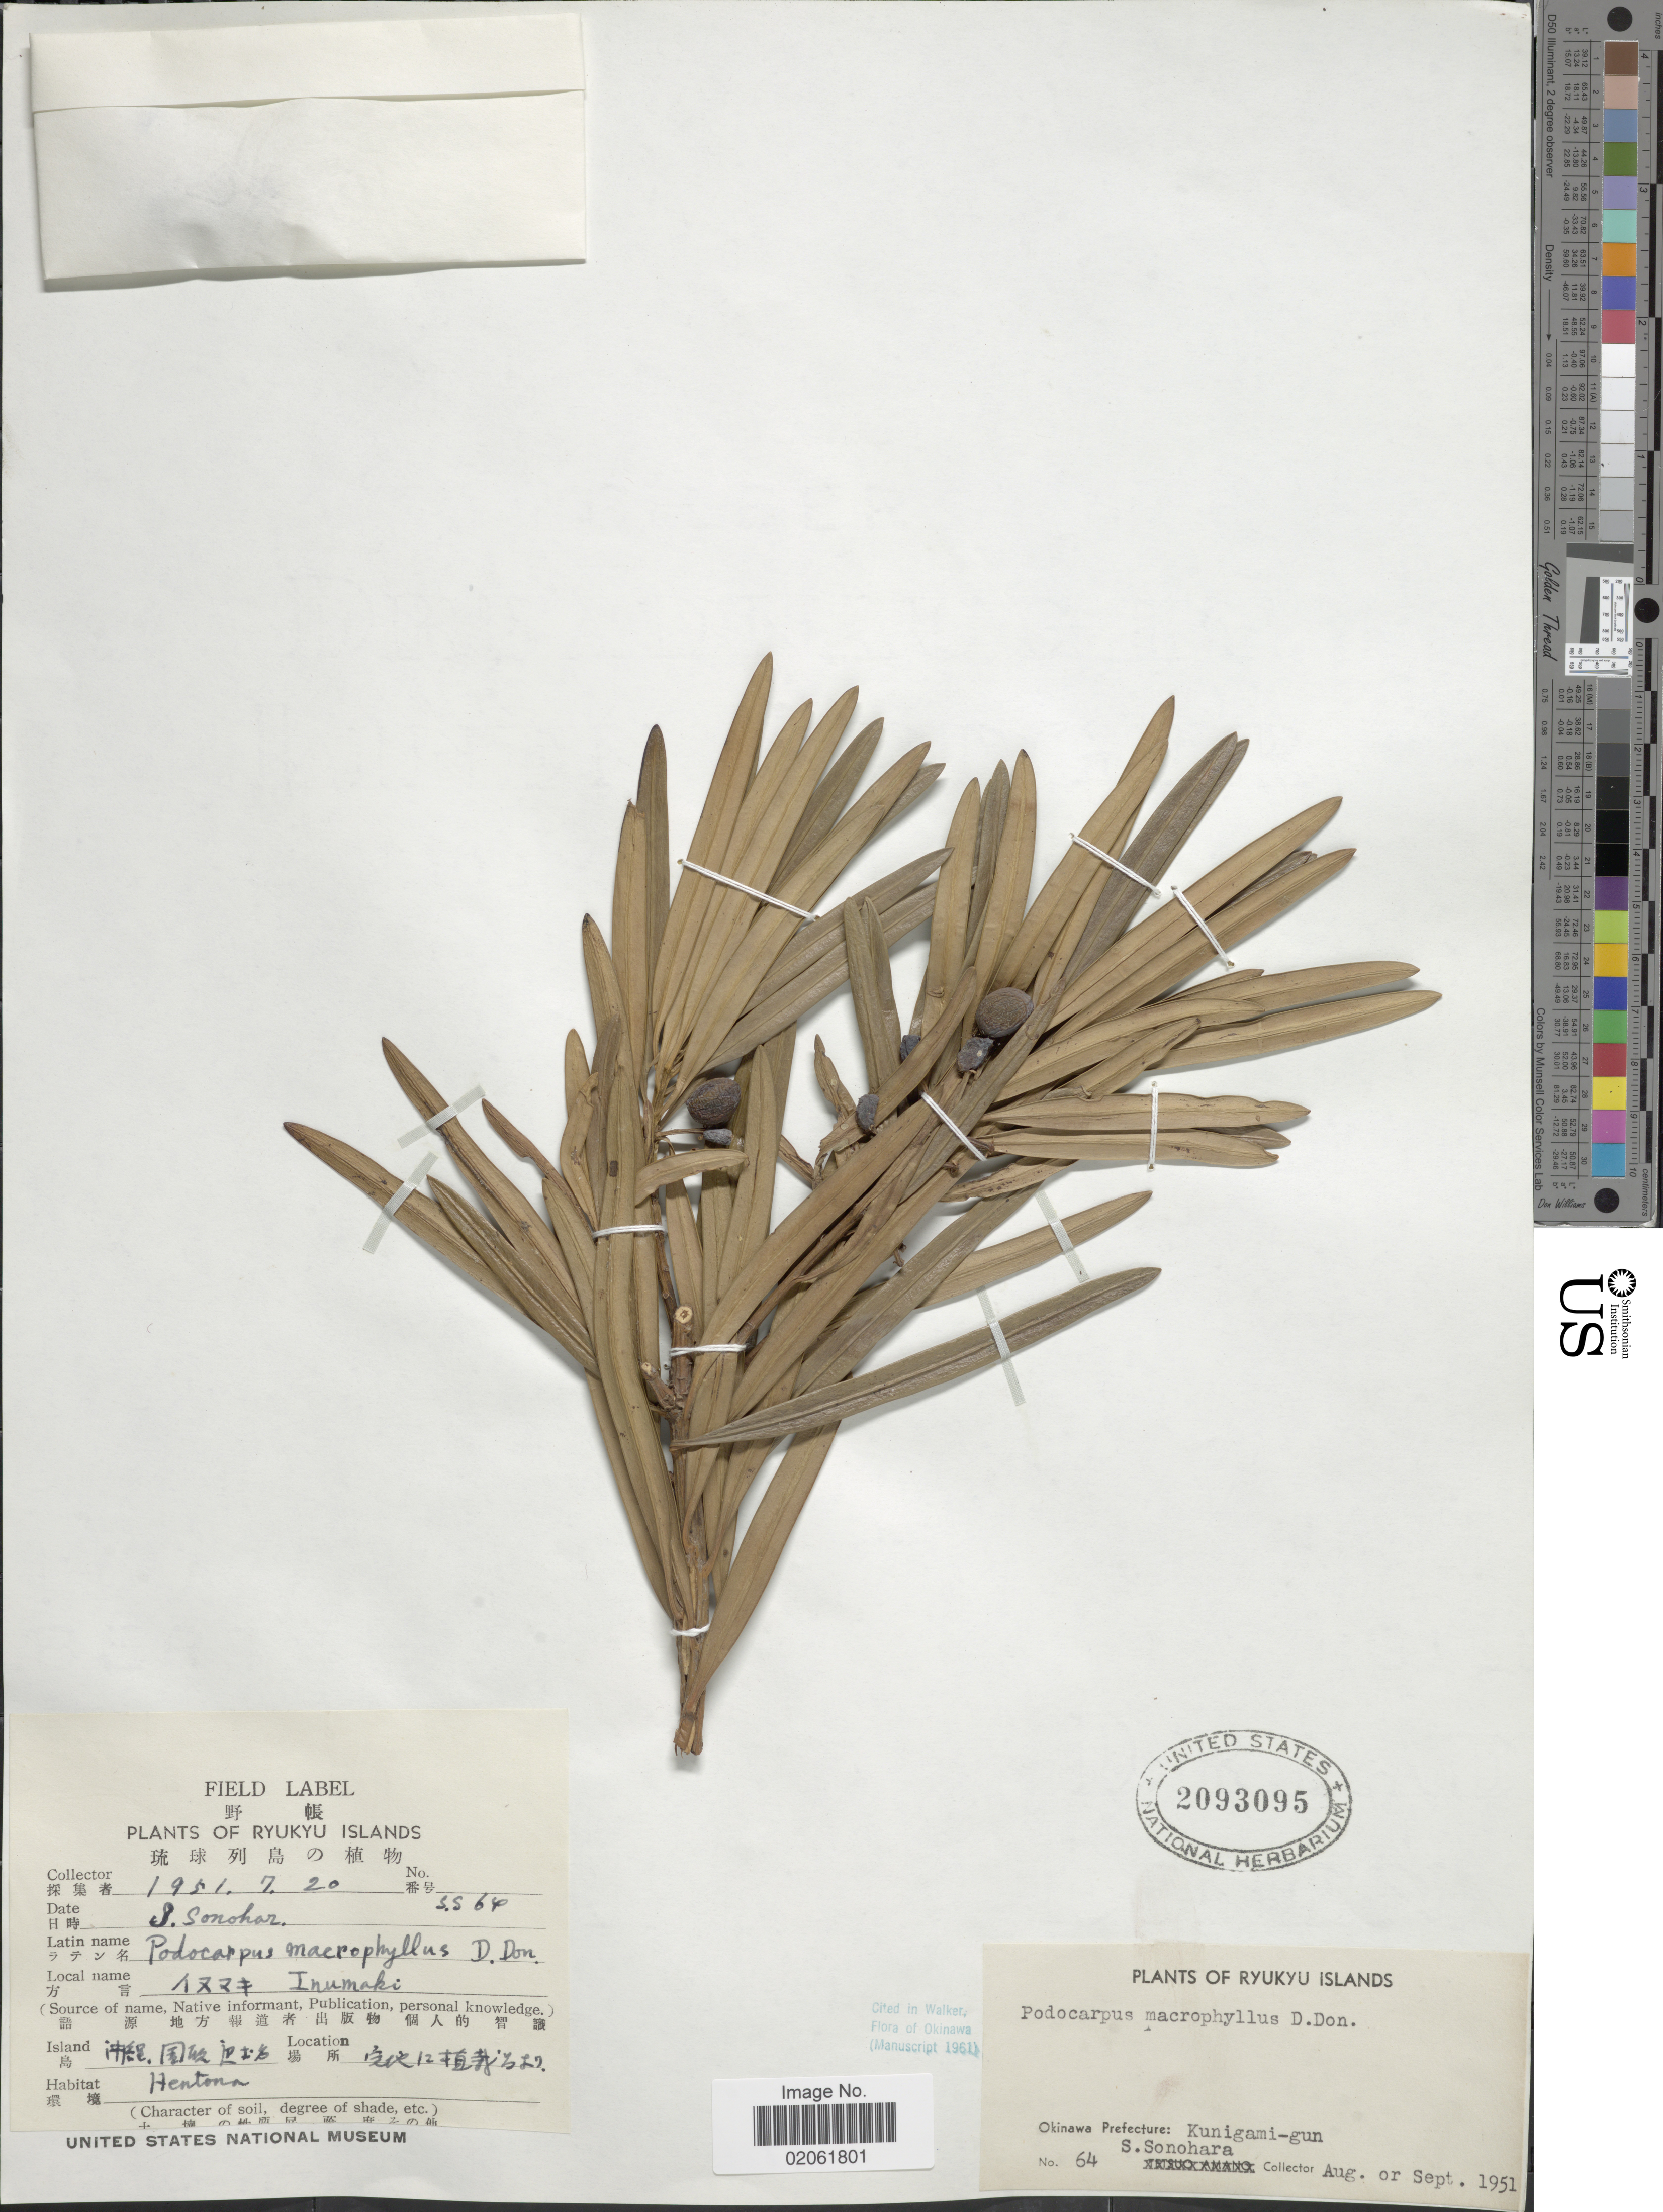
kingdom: Plantae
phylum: Tracheophyta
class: Pinopsida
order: Pinales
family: Podocarpaceae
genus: Podocarpus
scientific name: Podocarpus macrophyllus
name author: (Thunb.) Sweet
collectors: S. Sonohara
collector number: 64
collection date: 1951-08/1951-09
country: Japan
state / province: Okinawa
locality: Ryukyu Islands, Okinawa Prefecture: Kunigami-gun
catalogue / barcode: US 2093095